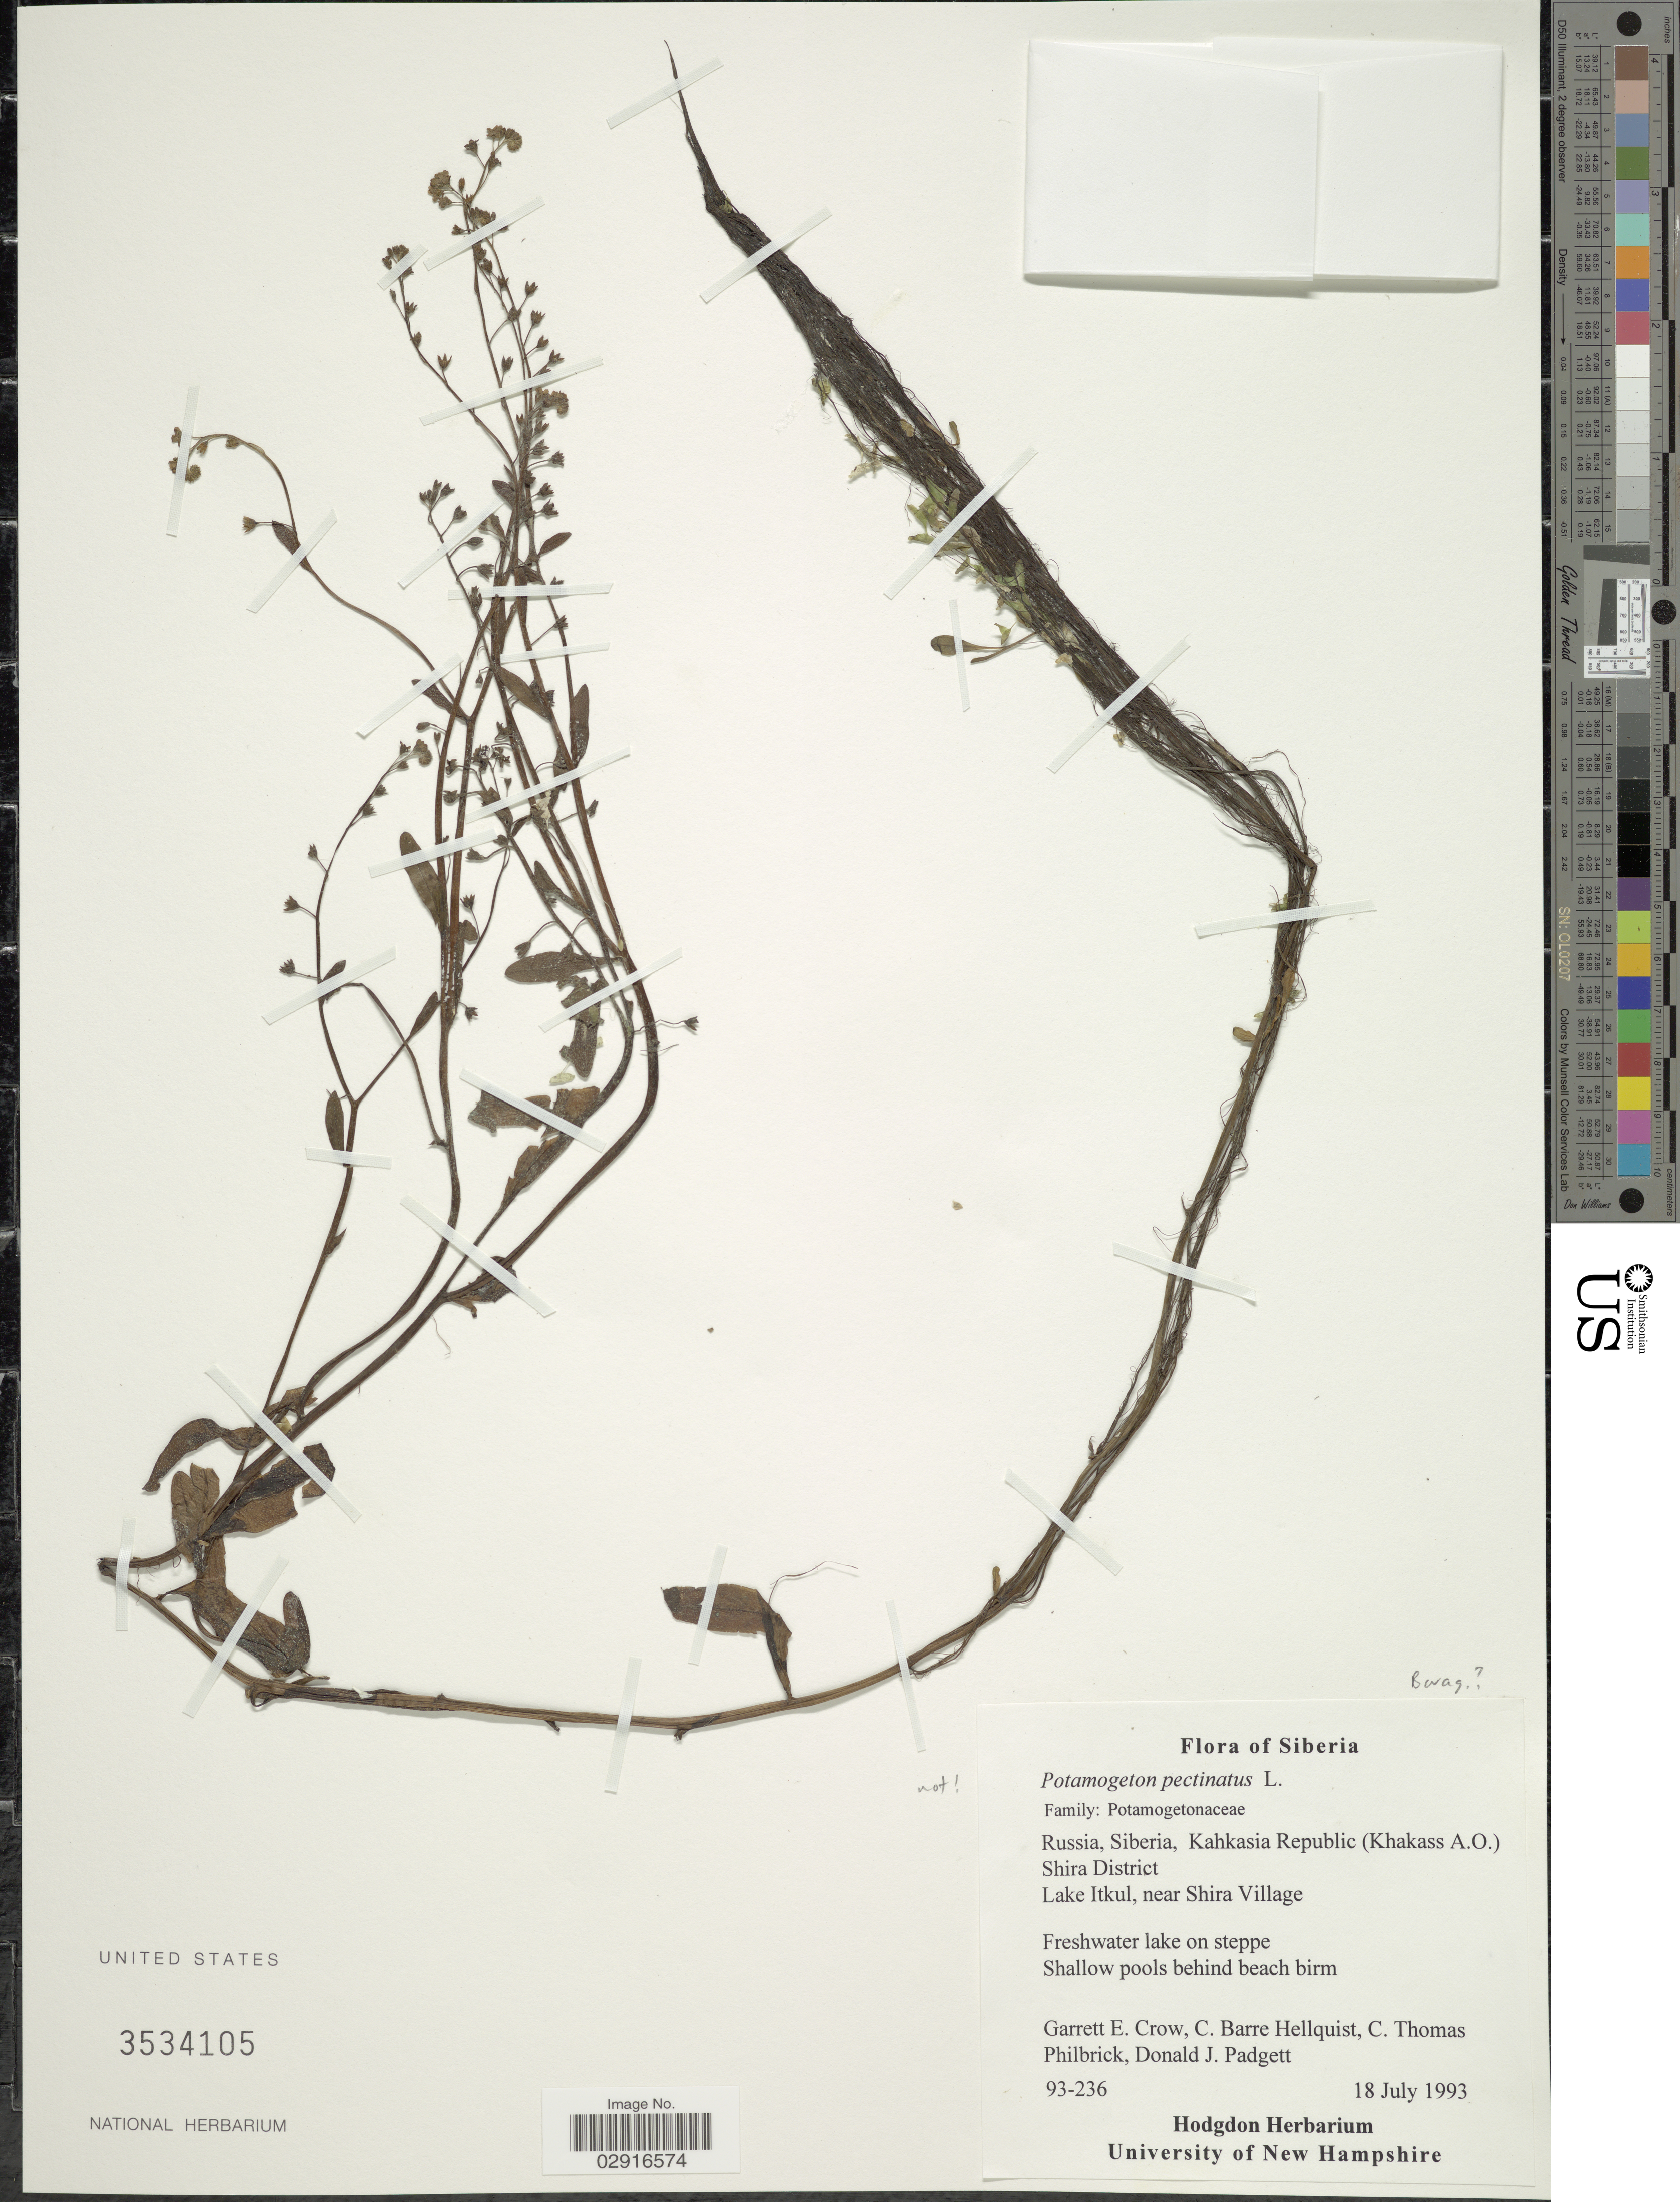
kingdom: Plantae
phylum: Tracheophyta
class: Magnoliopsida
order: Boraginales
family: Boraginaceae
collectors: G. E. Crow, C. Hellquist, C. Philbrick & D. Padgett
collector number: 93-236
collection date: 1993-07-18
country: Russian Federation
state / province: Chelyabinsk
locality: Russia, Siberia, Kahkasia Republic (Khahass A.O.) Shira District. Lake Itkul, near Shira Village.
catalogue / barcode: US 3534105